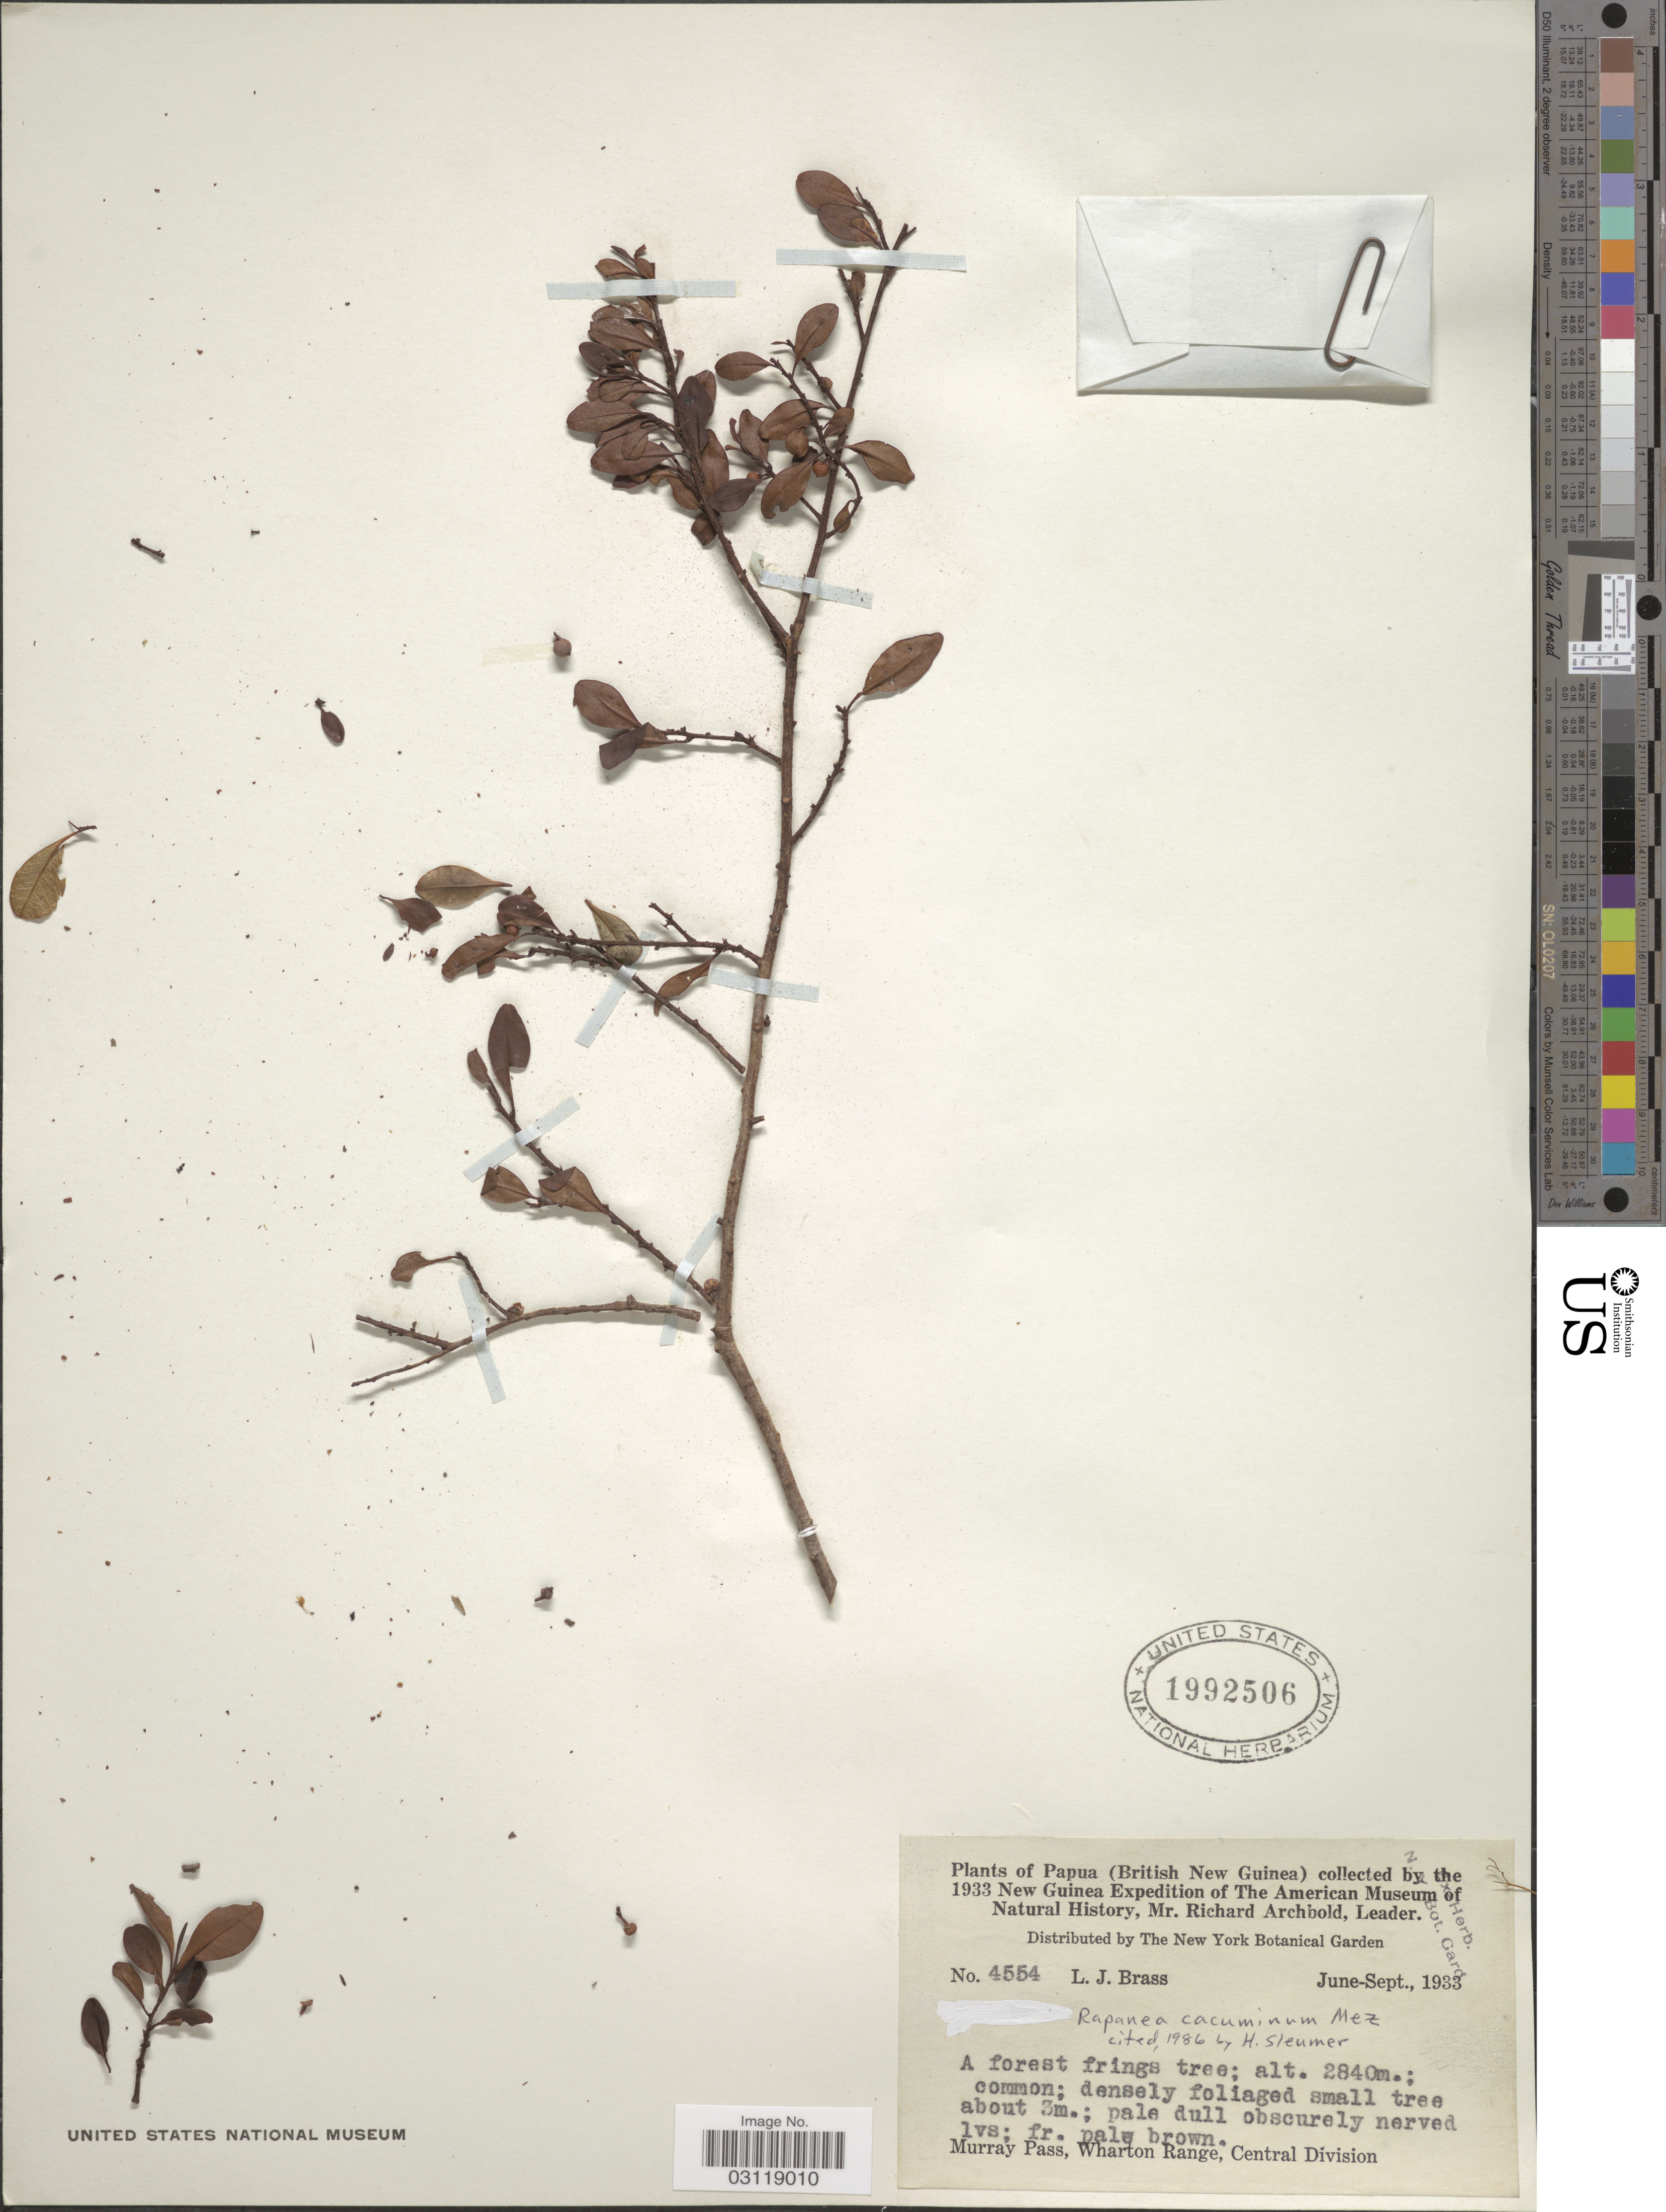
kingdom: Plantae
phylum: Tracheophyta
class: Magnoliopsida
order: Ericales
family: Primulaceae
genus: Rapanea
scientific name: Rapanea cacuminum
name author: Mez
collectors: L. J. Brass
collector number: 4554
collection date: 1933-06/1933-09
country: Papua New Guinea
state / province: Central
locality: Papua (British New Guinea). Murray Pass, Wharton Range, Central Division.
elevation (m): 2840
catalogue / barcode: US 1992506